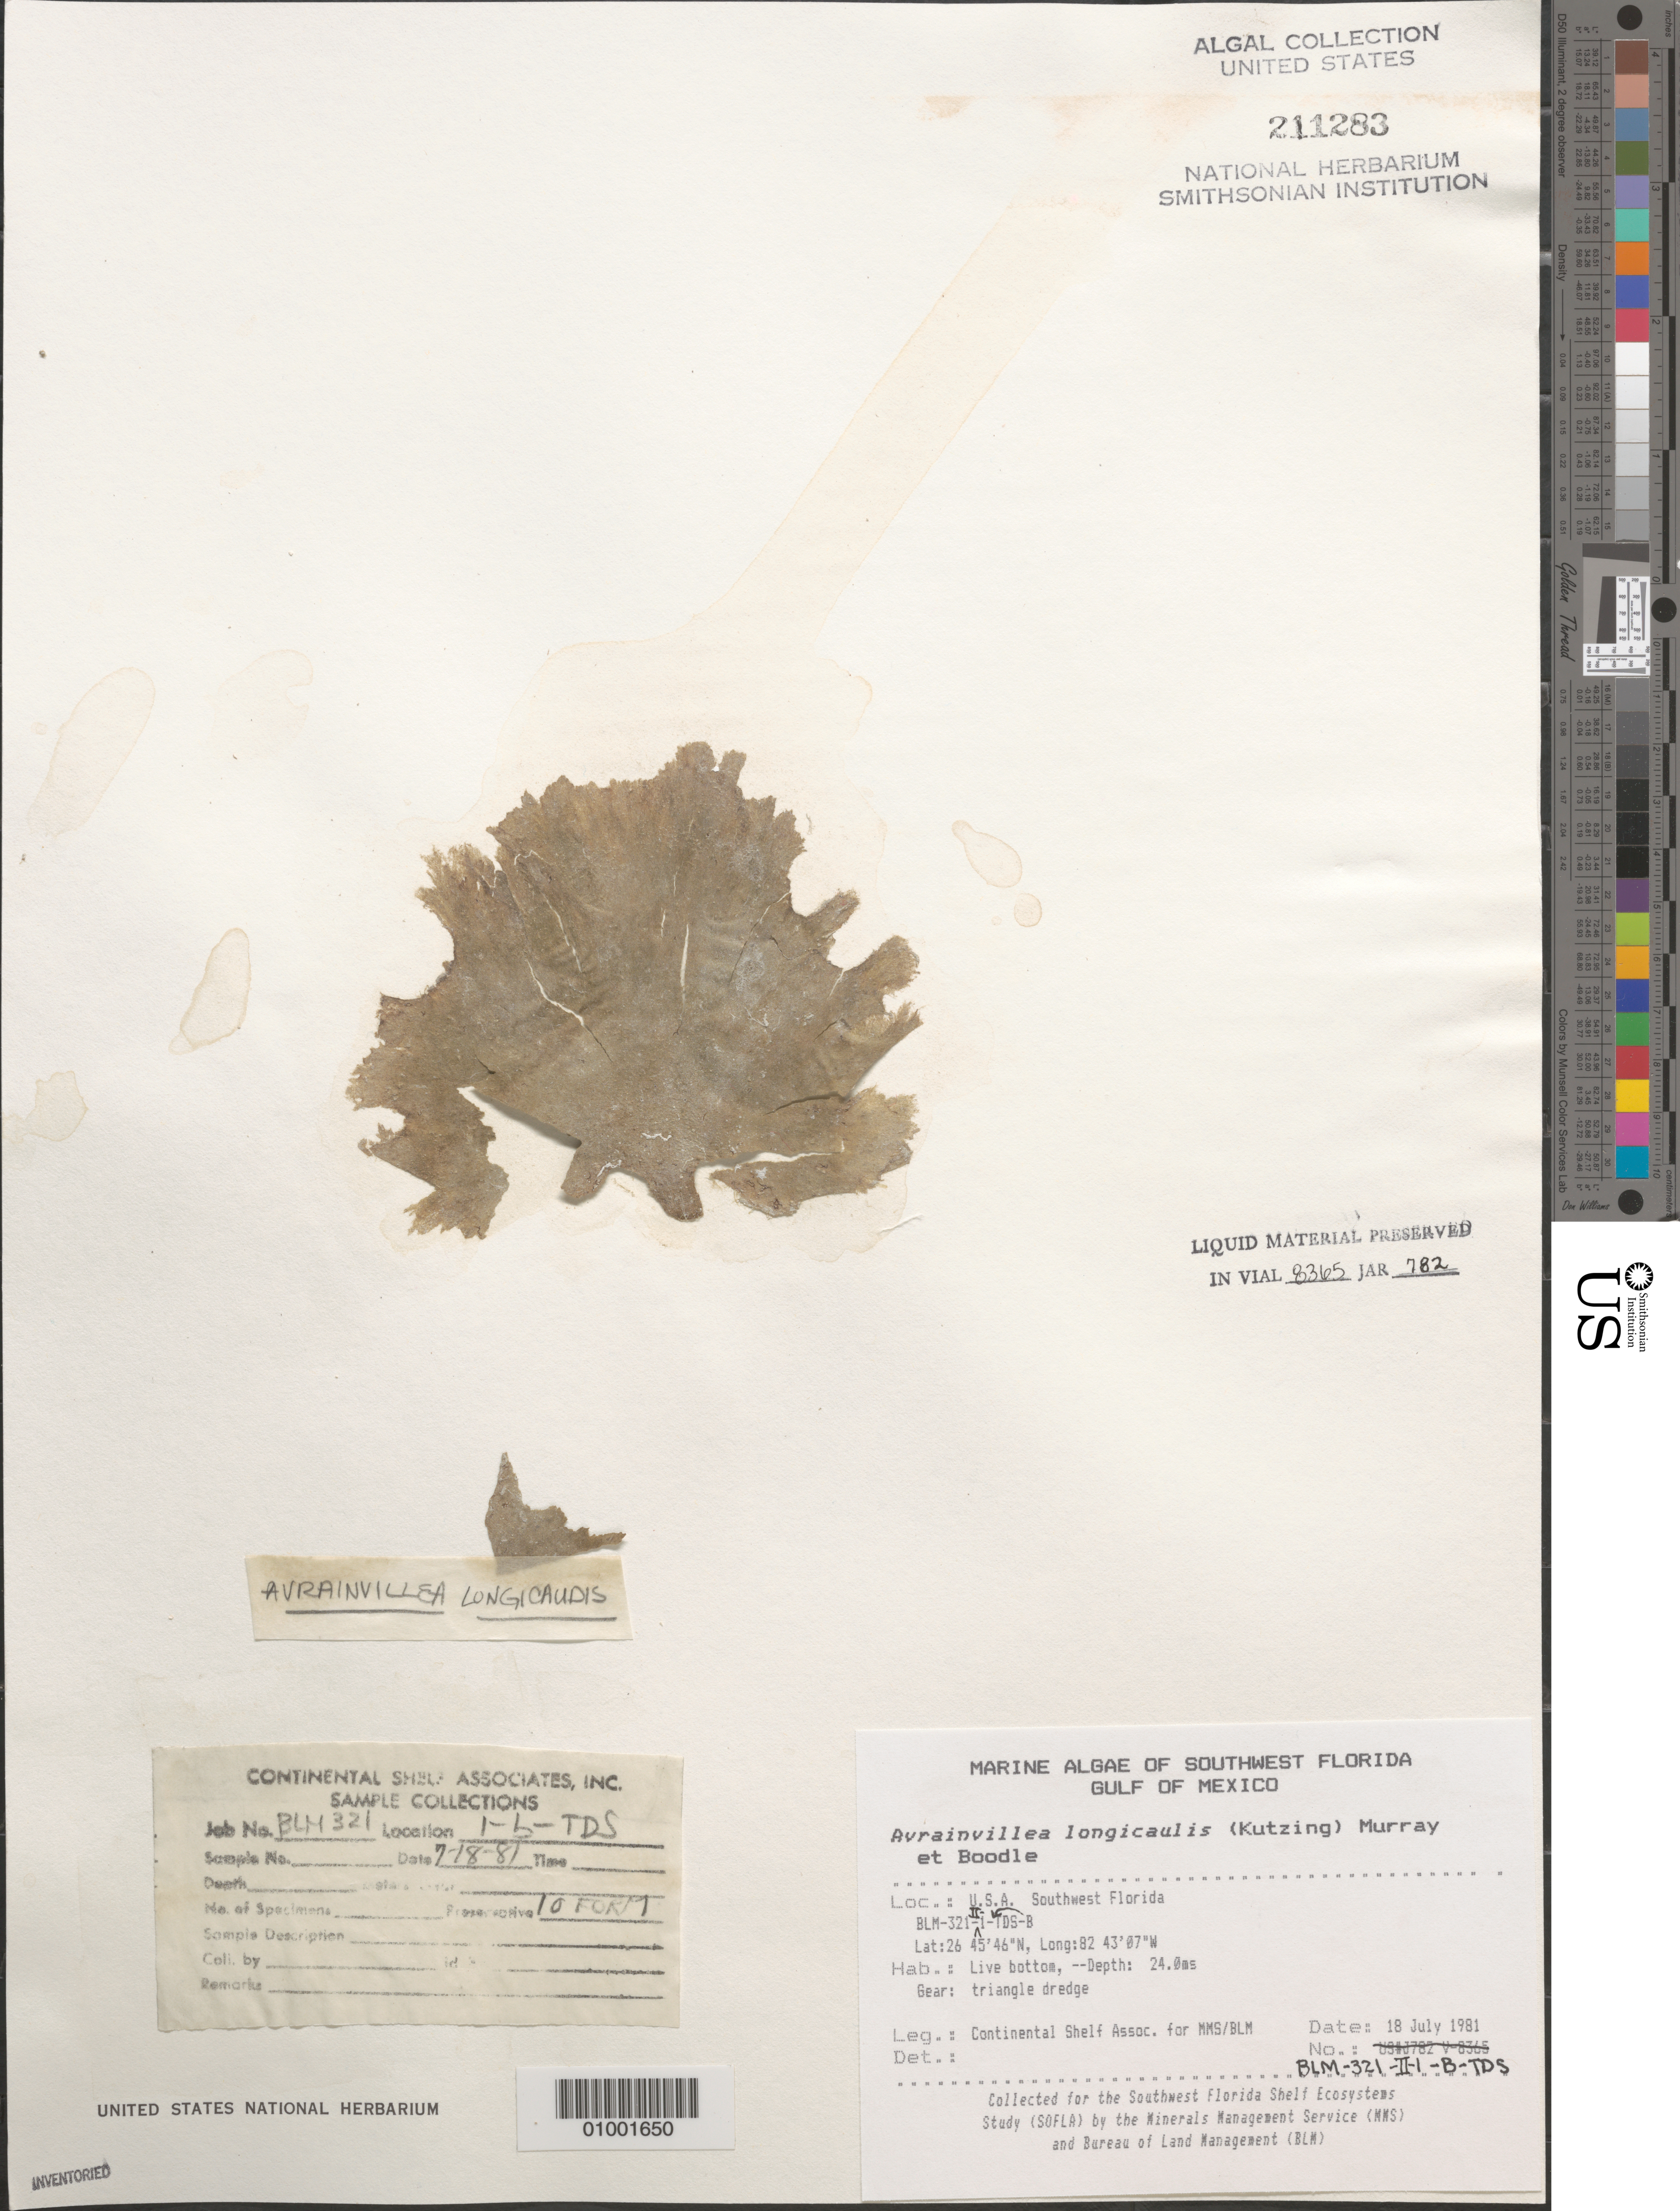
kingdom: Plantae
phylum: Chlorophyta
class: Ulvophyceae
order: Bryopsidales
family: Dichotomosiphonaceae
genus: Avrainvillea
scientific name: Avrainvillea longicaulis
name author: (Kütz.) G. Murray & Boodle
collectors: Continental Shelf Associates for the MMS/BLM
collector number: BLM-321-II-1-B-TDS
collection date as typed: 18 Jul 1981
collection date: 1981-07-18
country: United States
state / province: Florida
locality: Gulf of Mexico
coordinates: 26 45'46"N, 82 43'07"W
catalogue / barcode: US 211283